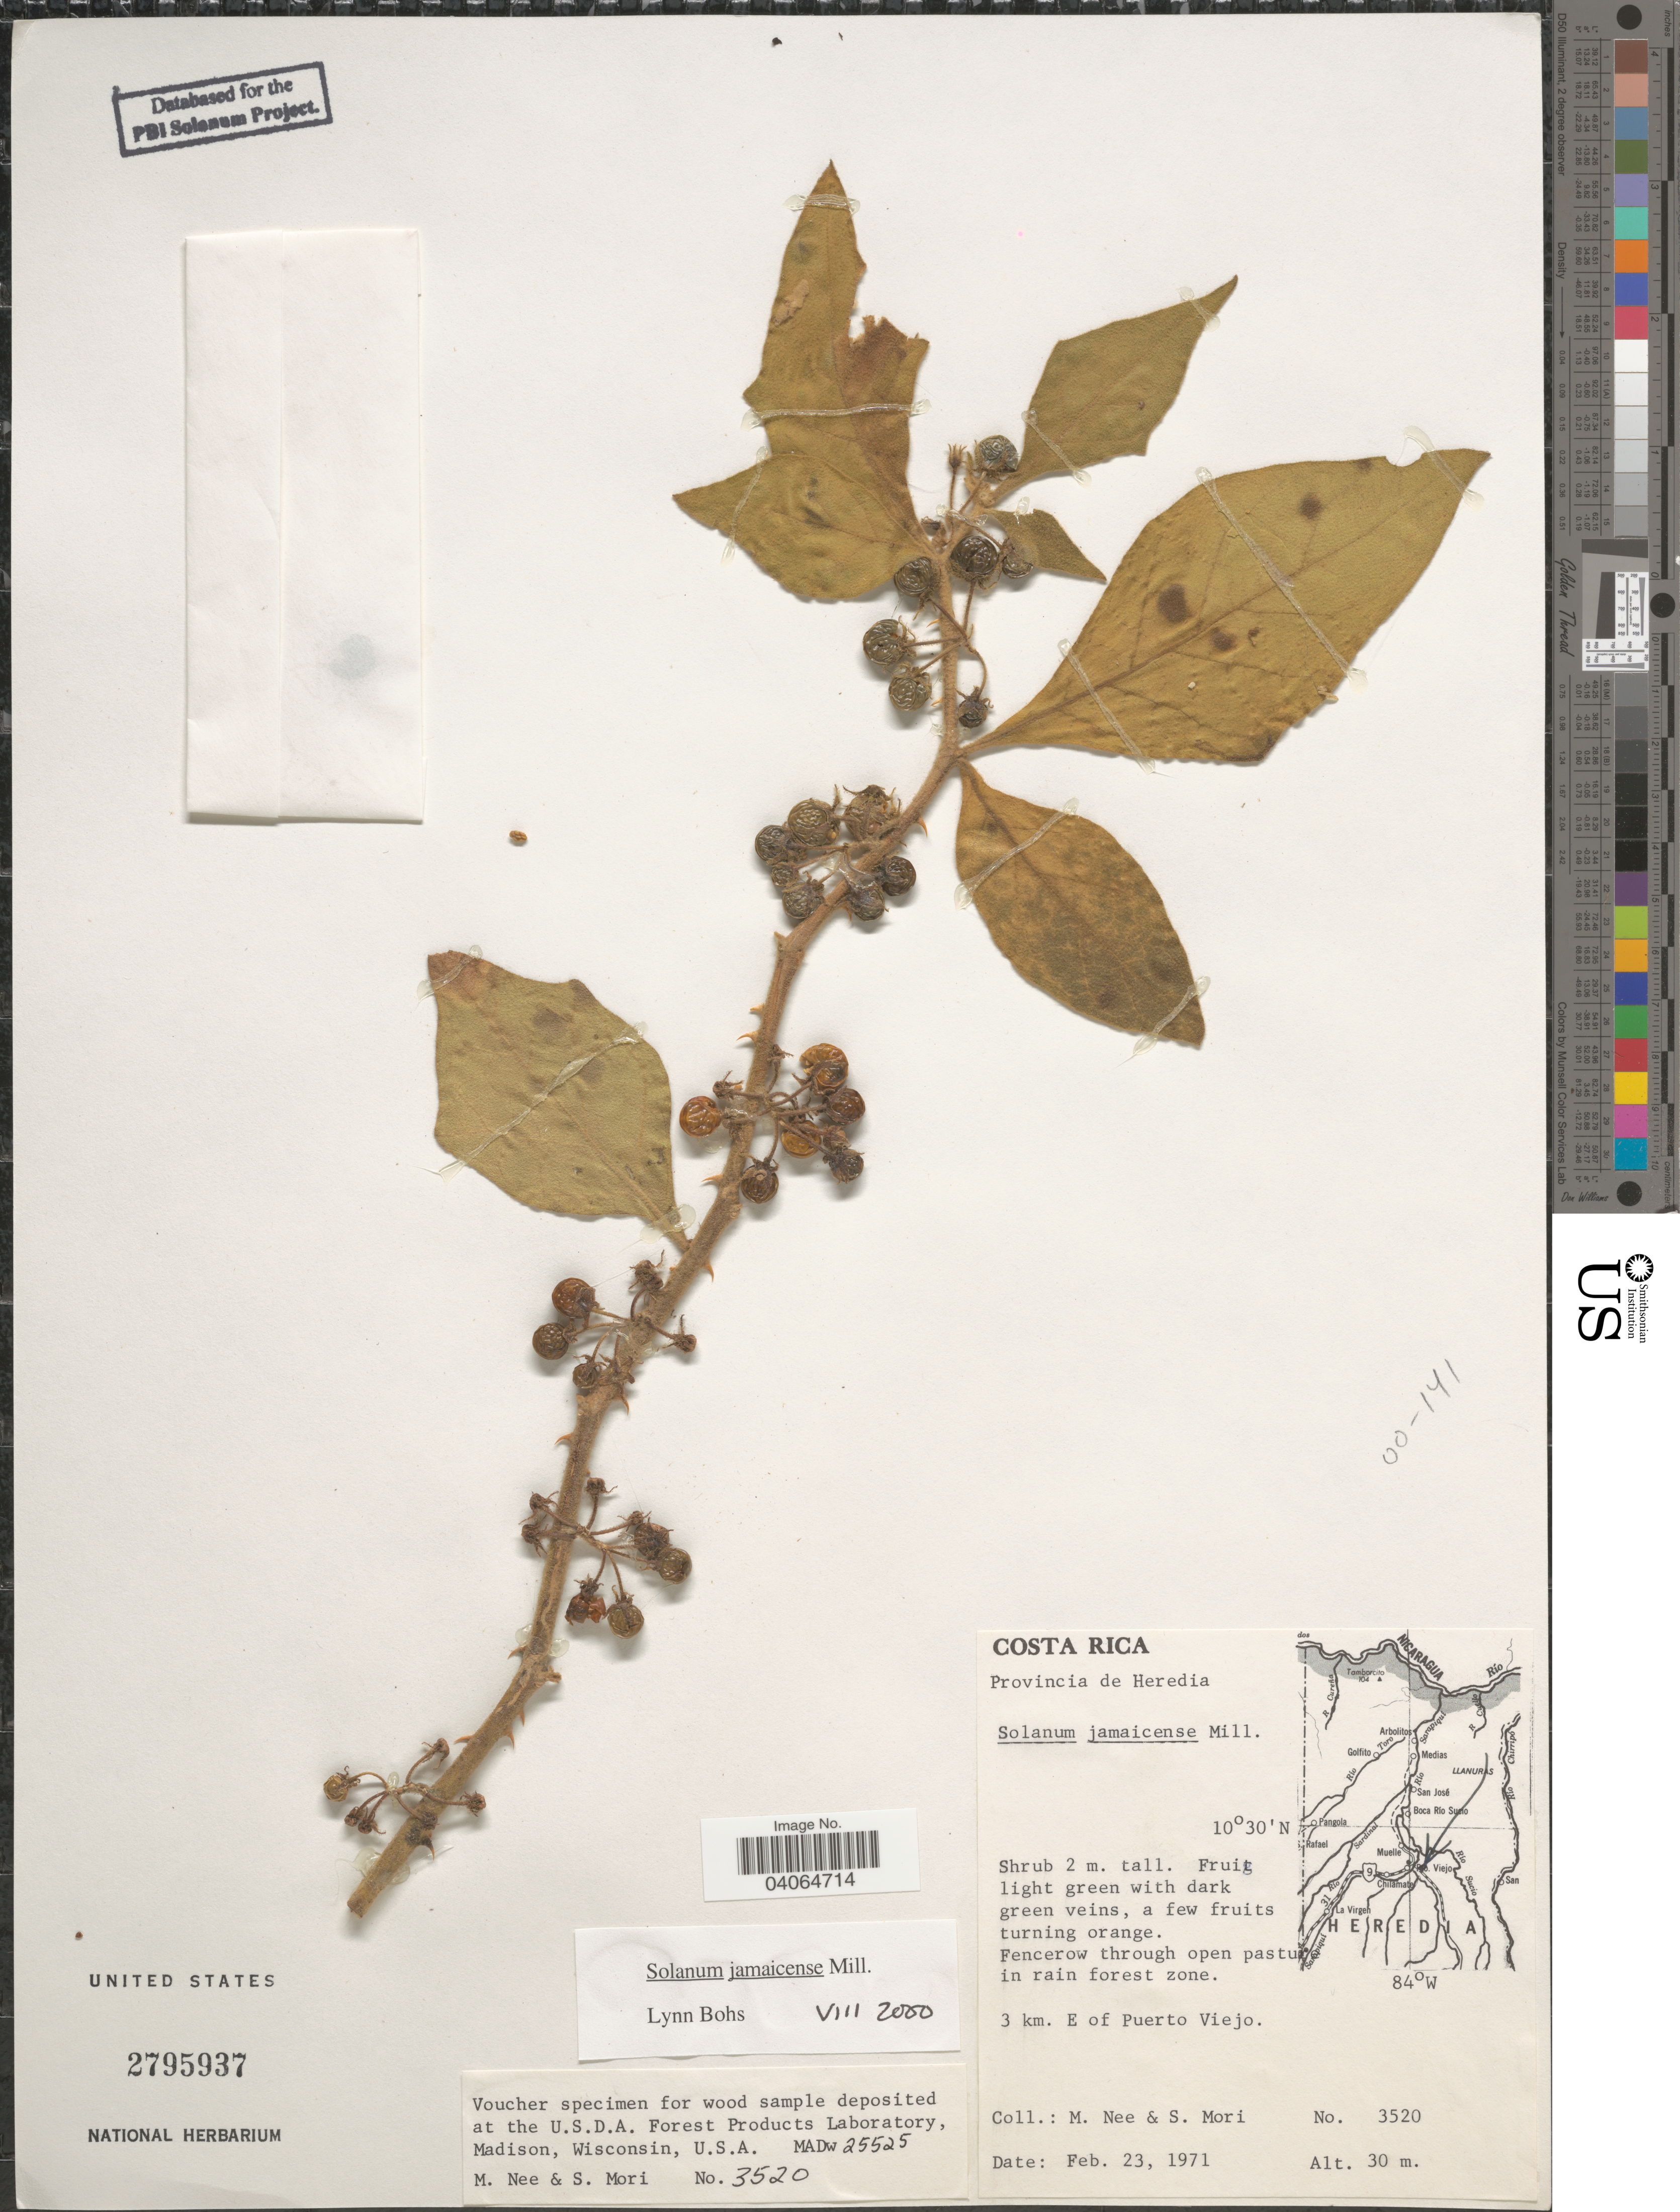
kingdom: Plantae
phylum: Tracheophyta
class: Magnoliopsida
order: Solanales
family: Solanaceae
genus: Solanum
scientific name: Solanum jamaicense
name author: Mill.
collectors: M. Nee & S. Mori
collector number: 3520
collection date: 1971-02-23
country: Costa Rica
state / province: Heredia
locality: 3 km. E of Puerto Viejo.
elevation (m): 30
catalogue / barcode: US 2795937